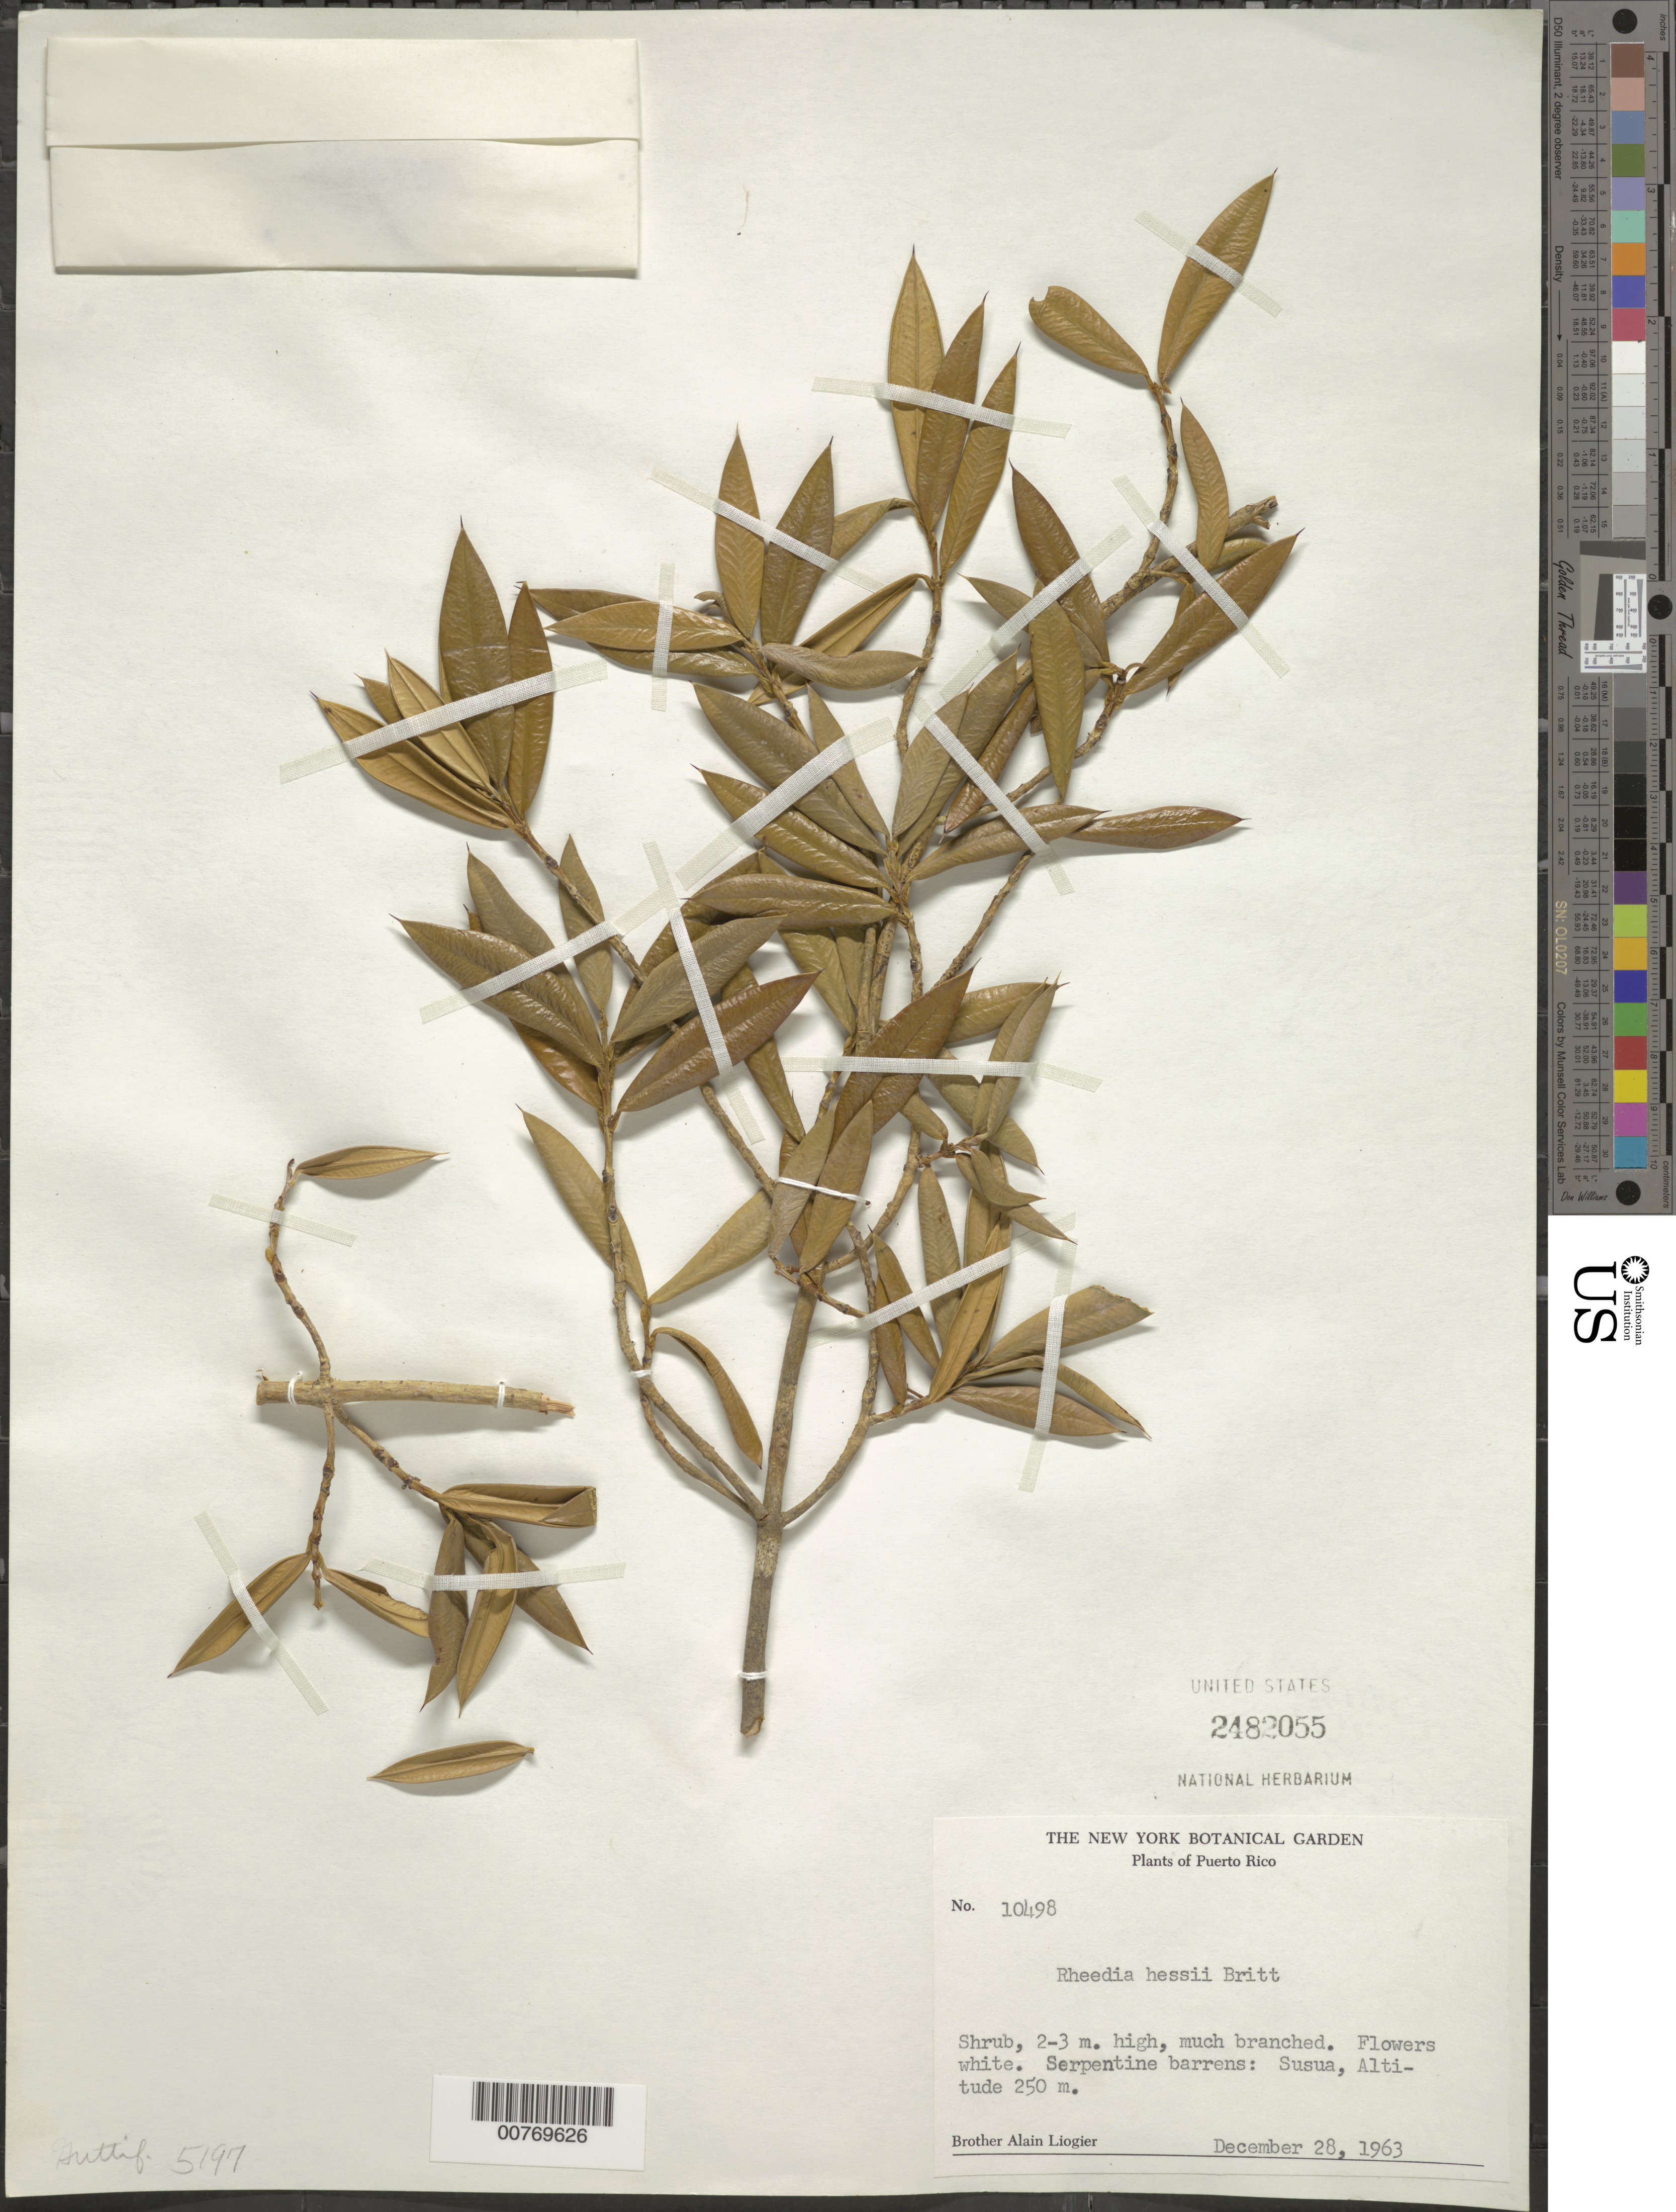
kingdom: Plantae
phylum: Tracheophyta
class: Magnoliopsida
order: Malpighiales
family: Clusiaceae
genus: Garcinia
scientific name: Garcinia hessii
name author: (Britton) Alain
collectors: A. H. Liogier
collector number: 10498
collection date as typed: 28 Dec 1963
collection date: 1963-12-28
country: Puerto Rico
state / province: Sabana Grande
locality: Susua.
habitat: Serpentine barrens.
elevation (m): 250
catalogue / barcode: US 2482055